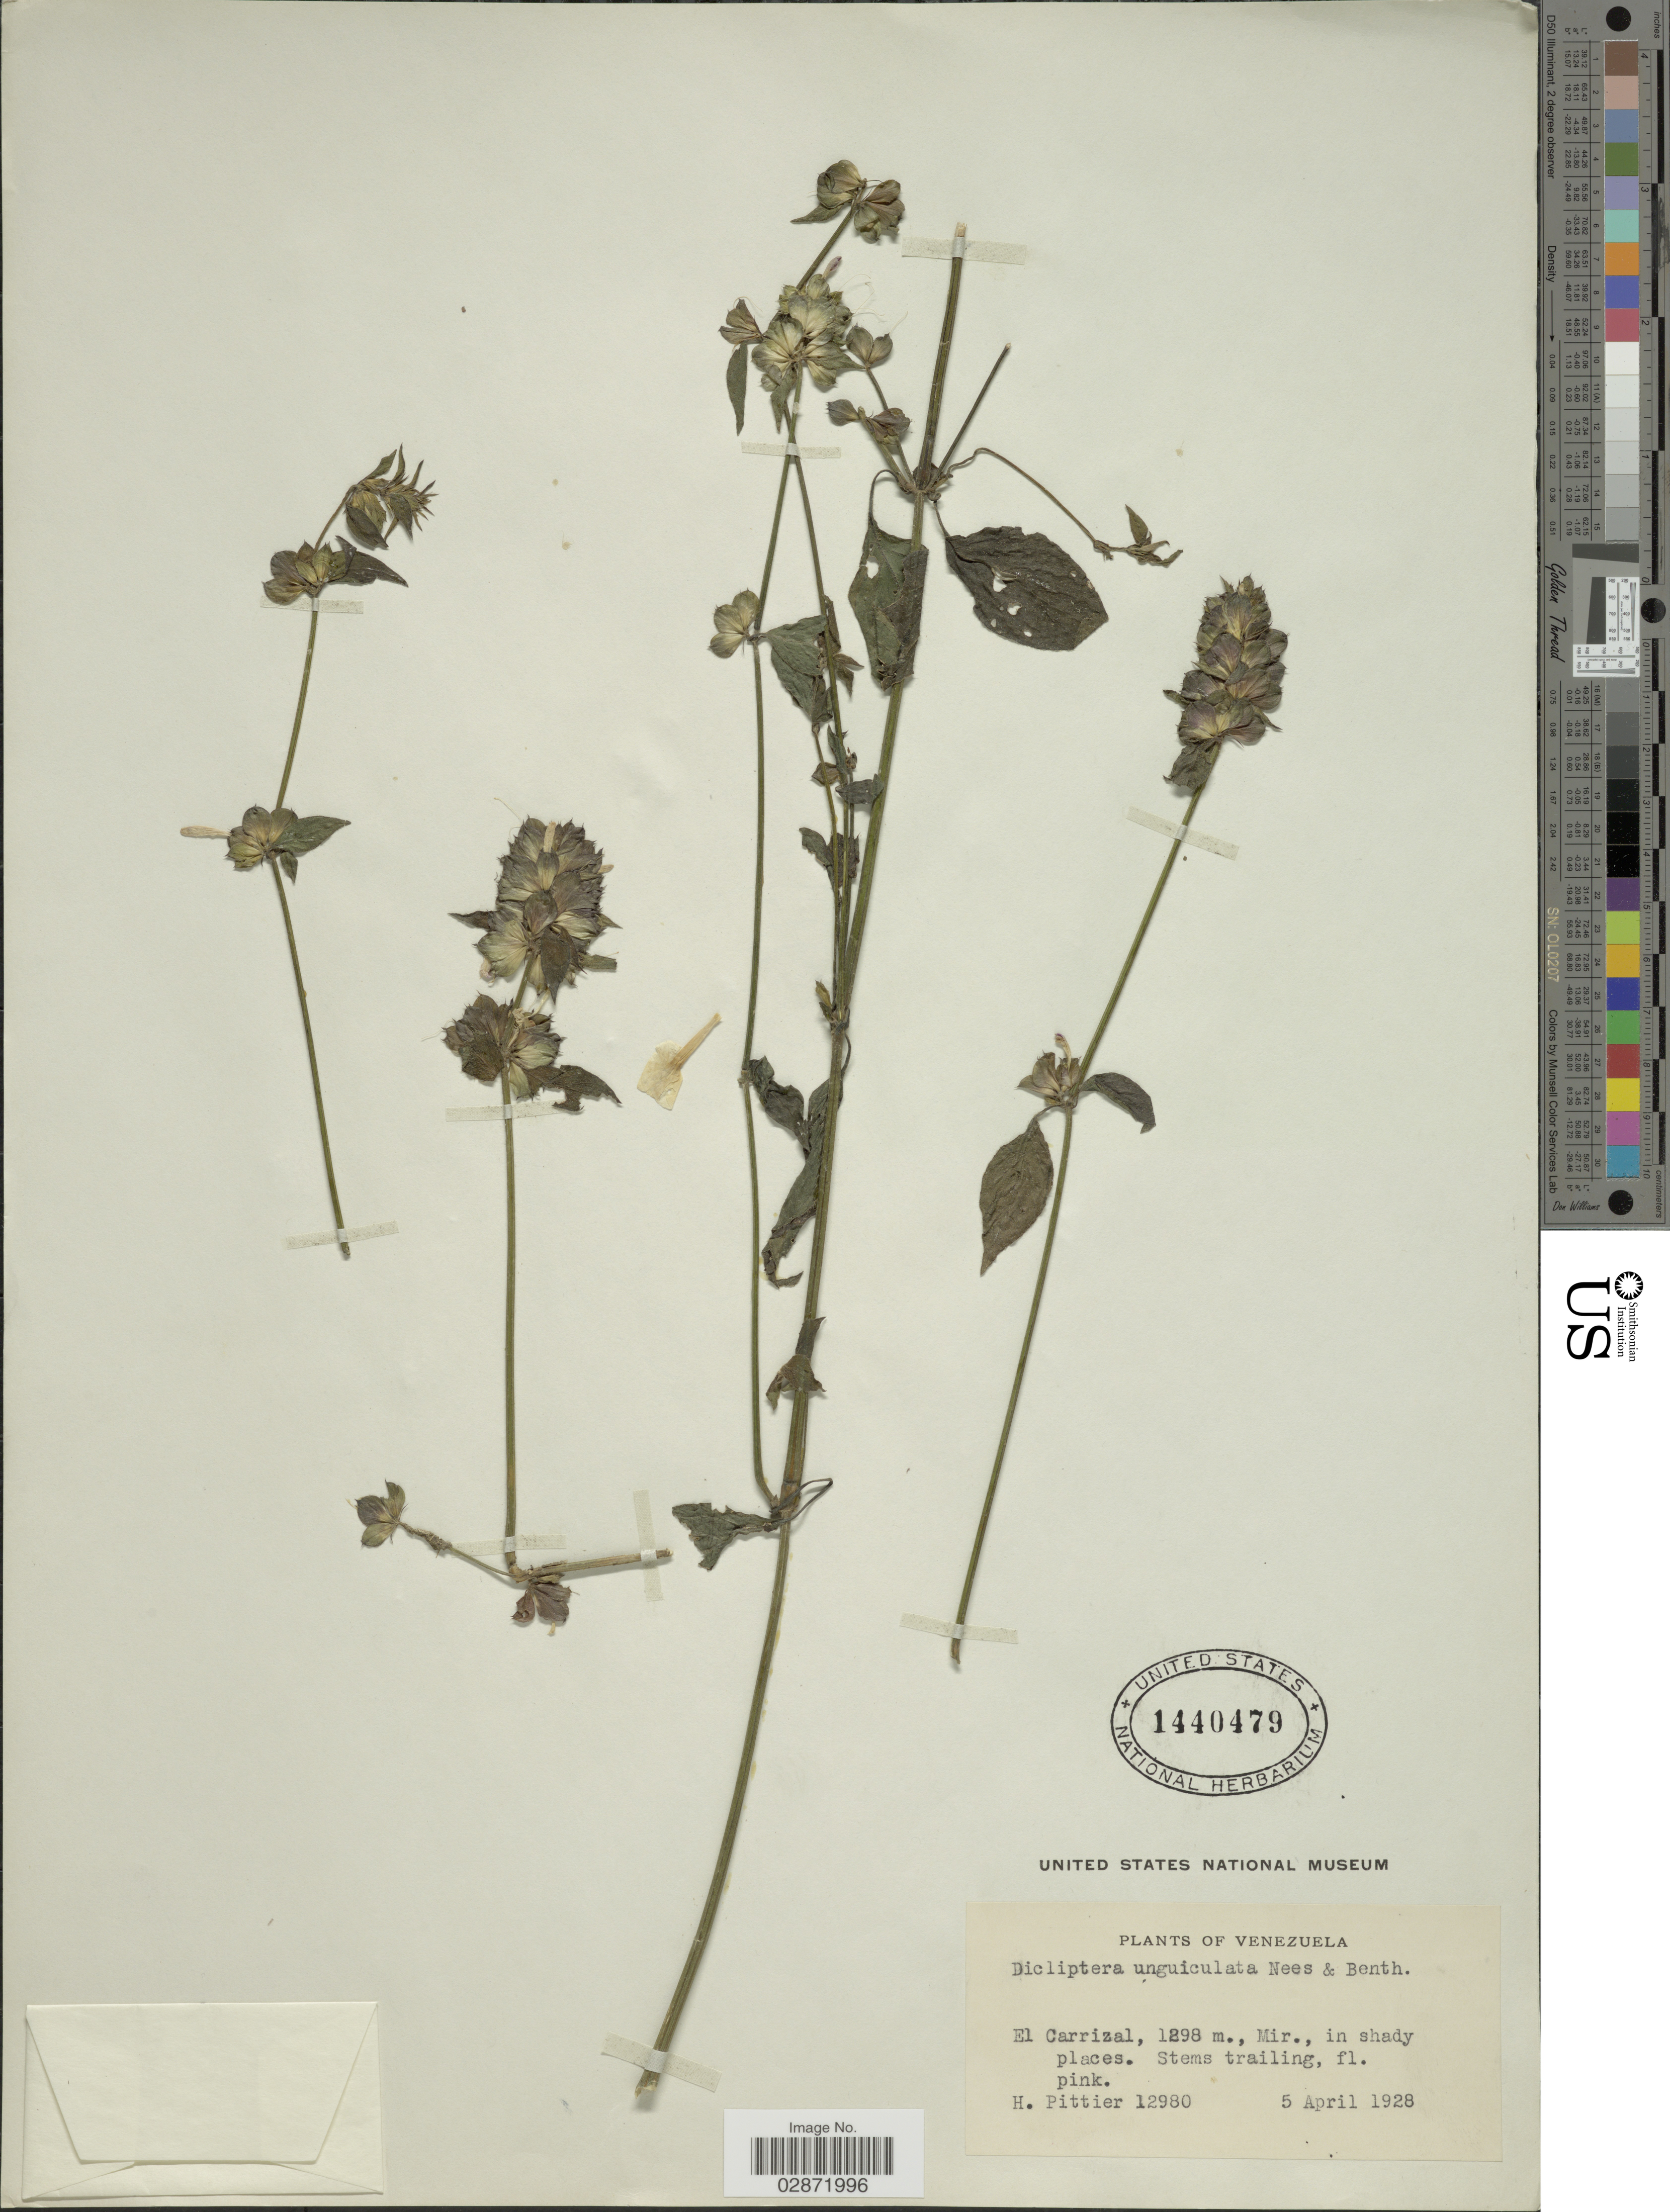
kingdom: Plantae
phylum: Tracheophyta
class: Magnoliopsida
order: Lamiales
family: Acanthaceae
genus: Dicliptera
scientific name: Dicliptera moritziana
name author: S. Schauer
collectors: H. F. Pittier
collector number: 12980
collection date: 1928-04-05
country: Venezuela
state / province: Miranda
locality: El Carrizal, Mir.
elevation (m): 1298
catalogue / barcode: US 1440479